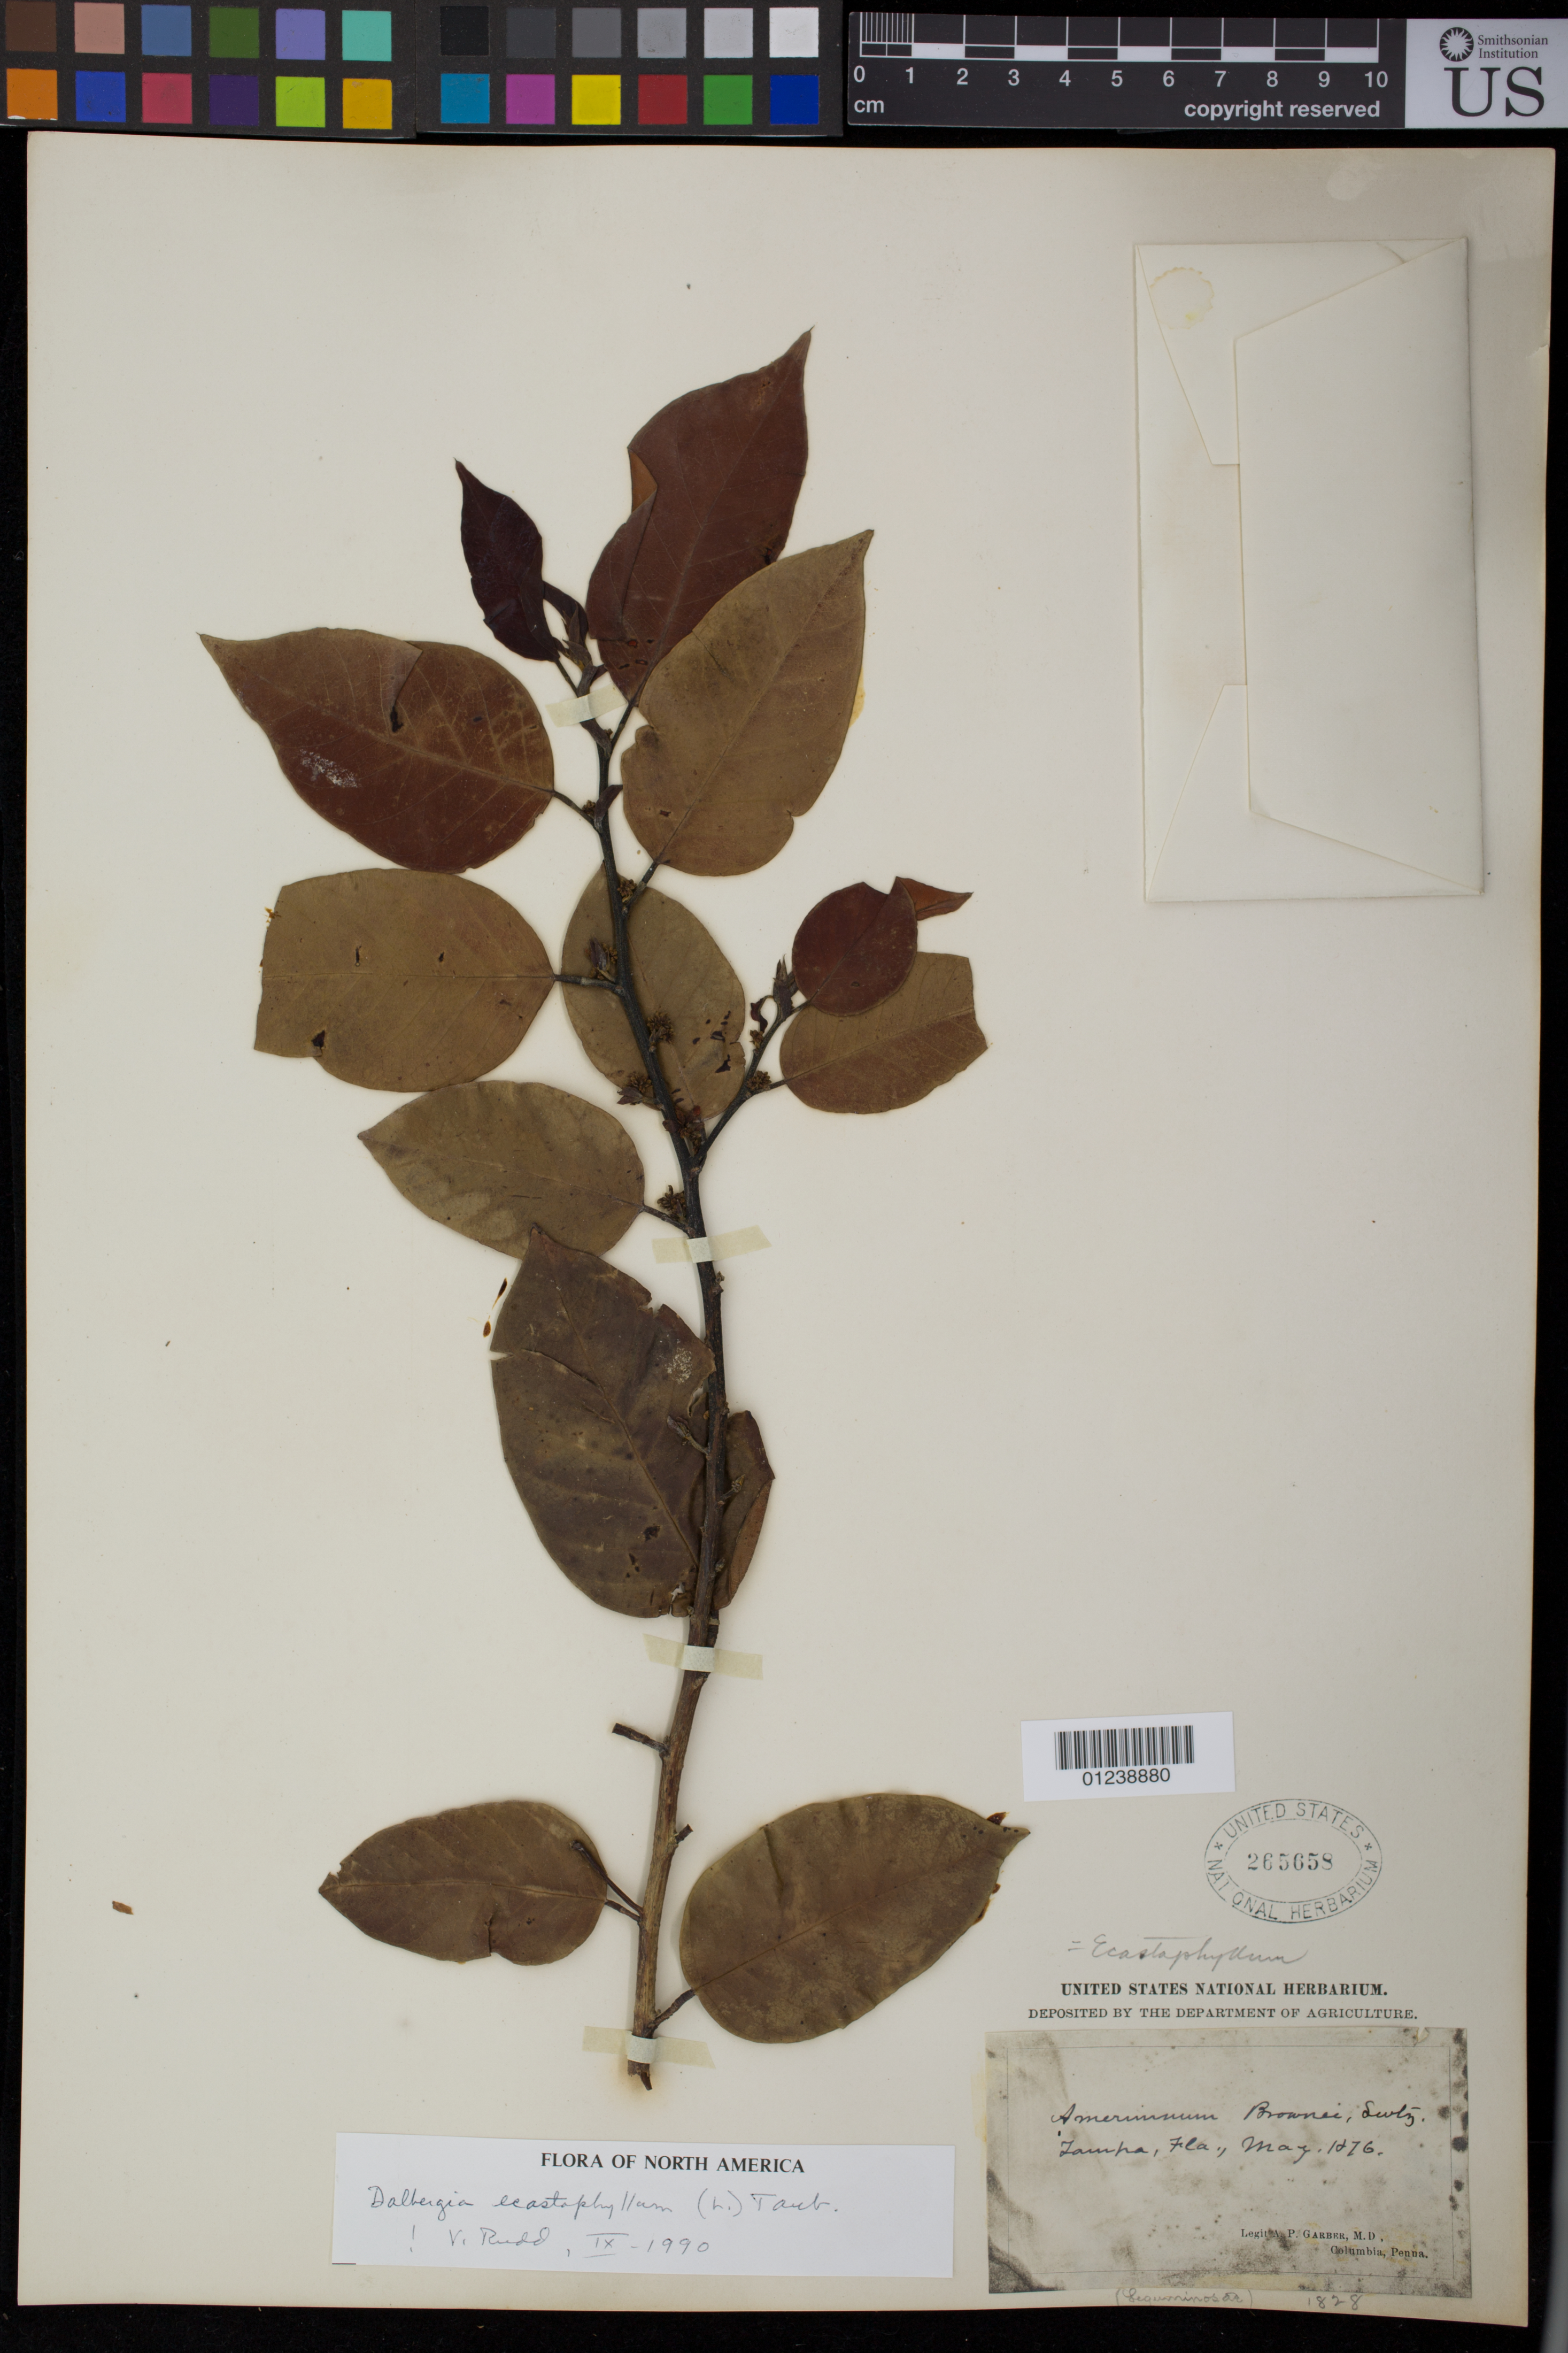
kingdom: Plantae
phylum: Tracheophyta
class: Magnoliopsida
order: Fabales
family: Fabaceae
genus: Dalbergia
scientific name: Dalbergia ecastaphyllum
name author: (L.) Taub.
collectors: A. P. Garber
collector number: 1828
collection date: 1976-05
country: United States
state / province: Florida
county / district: Hillsborough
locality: Tampa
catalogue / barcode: US 265658